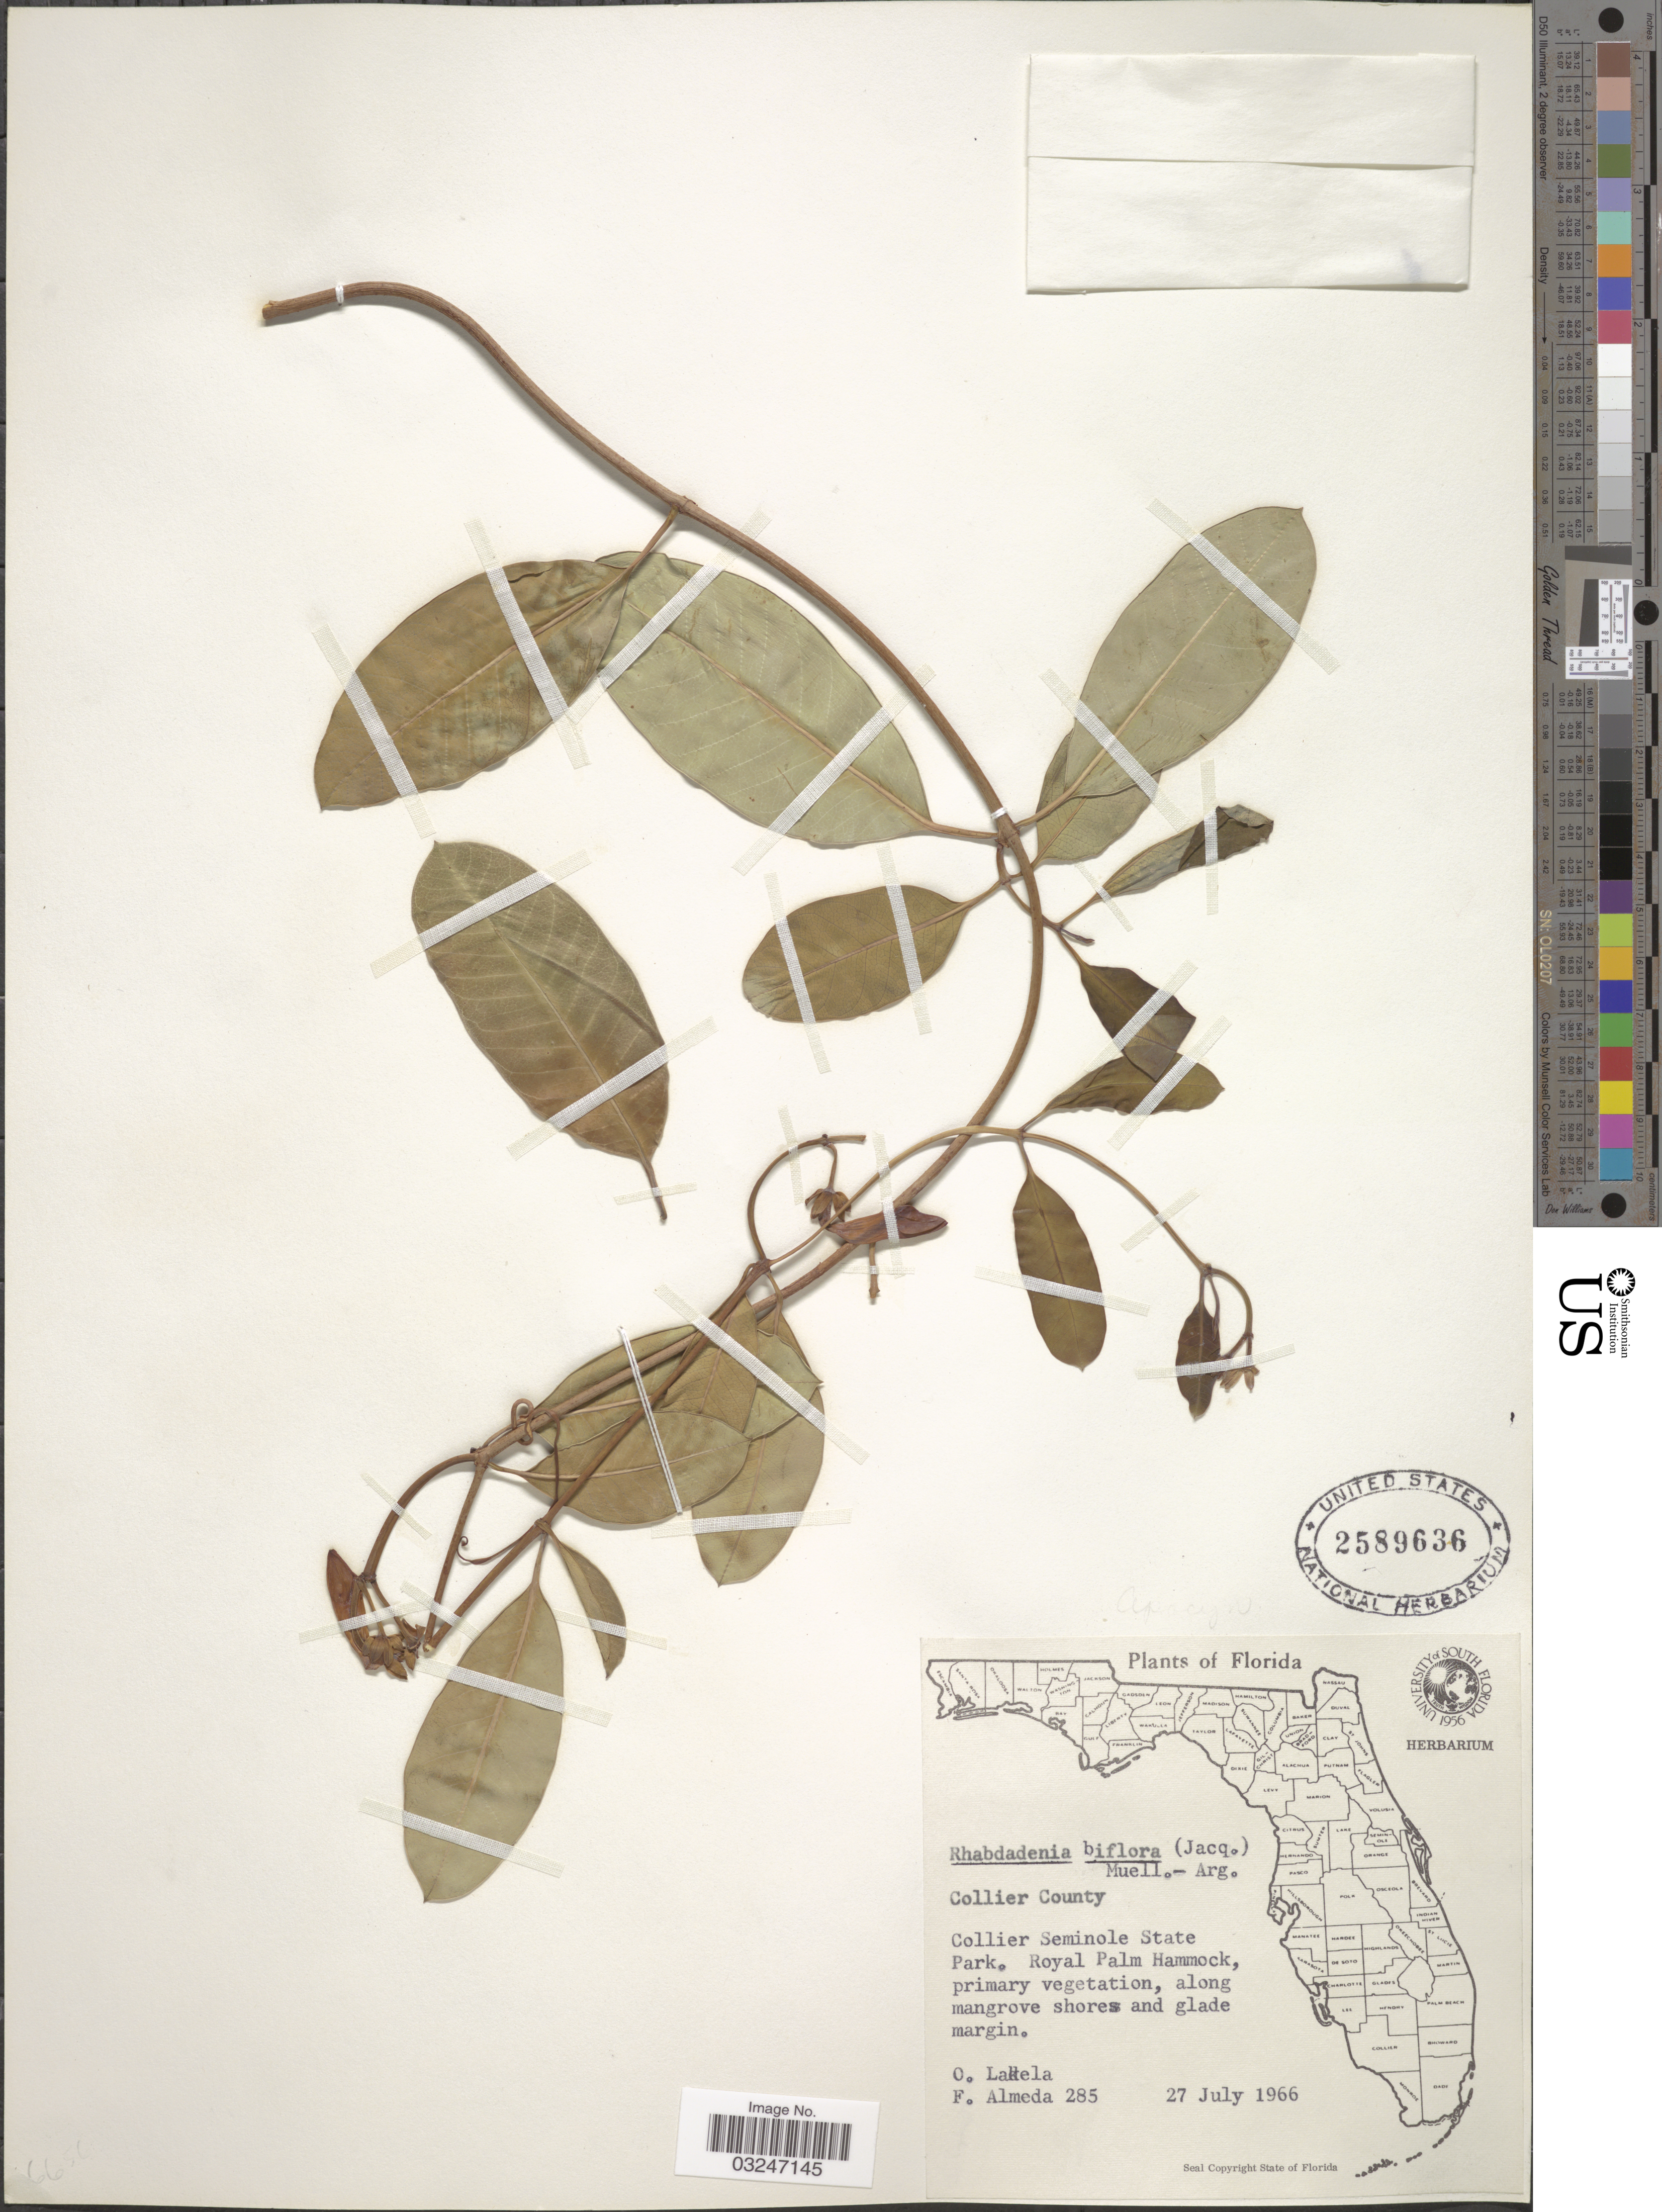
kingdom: Plantae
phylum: Tracheophyta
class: Magnoliopsida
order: Gentianales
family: Apocynaceae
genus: Rhabdadenia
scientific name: Rhabdadenia biflora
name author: (Jacq.) Müll. Arg.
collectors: O. Lakela & F. Almeda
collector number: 285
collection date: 1966-07-27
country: United States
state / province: Florida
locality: Collier County. Collier Seminole State Park. Royal Palm Hammock.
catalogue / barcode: US 2589636